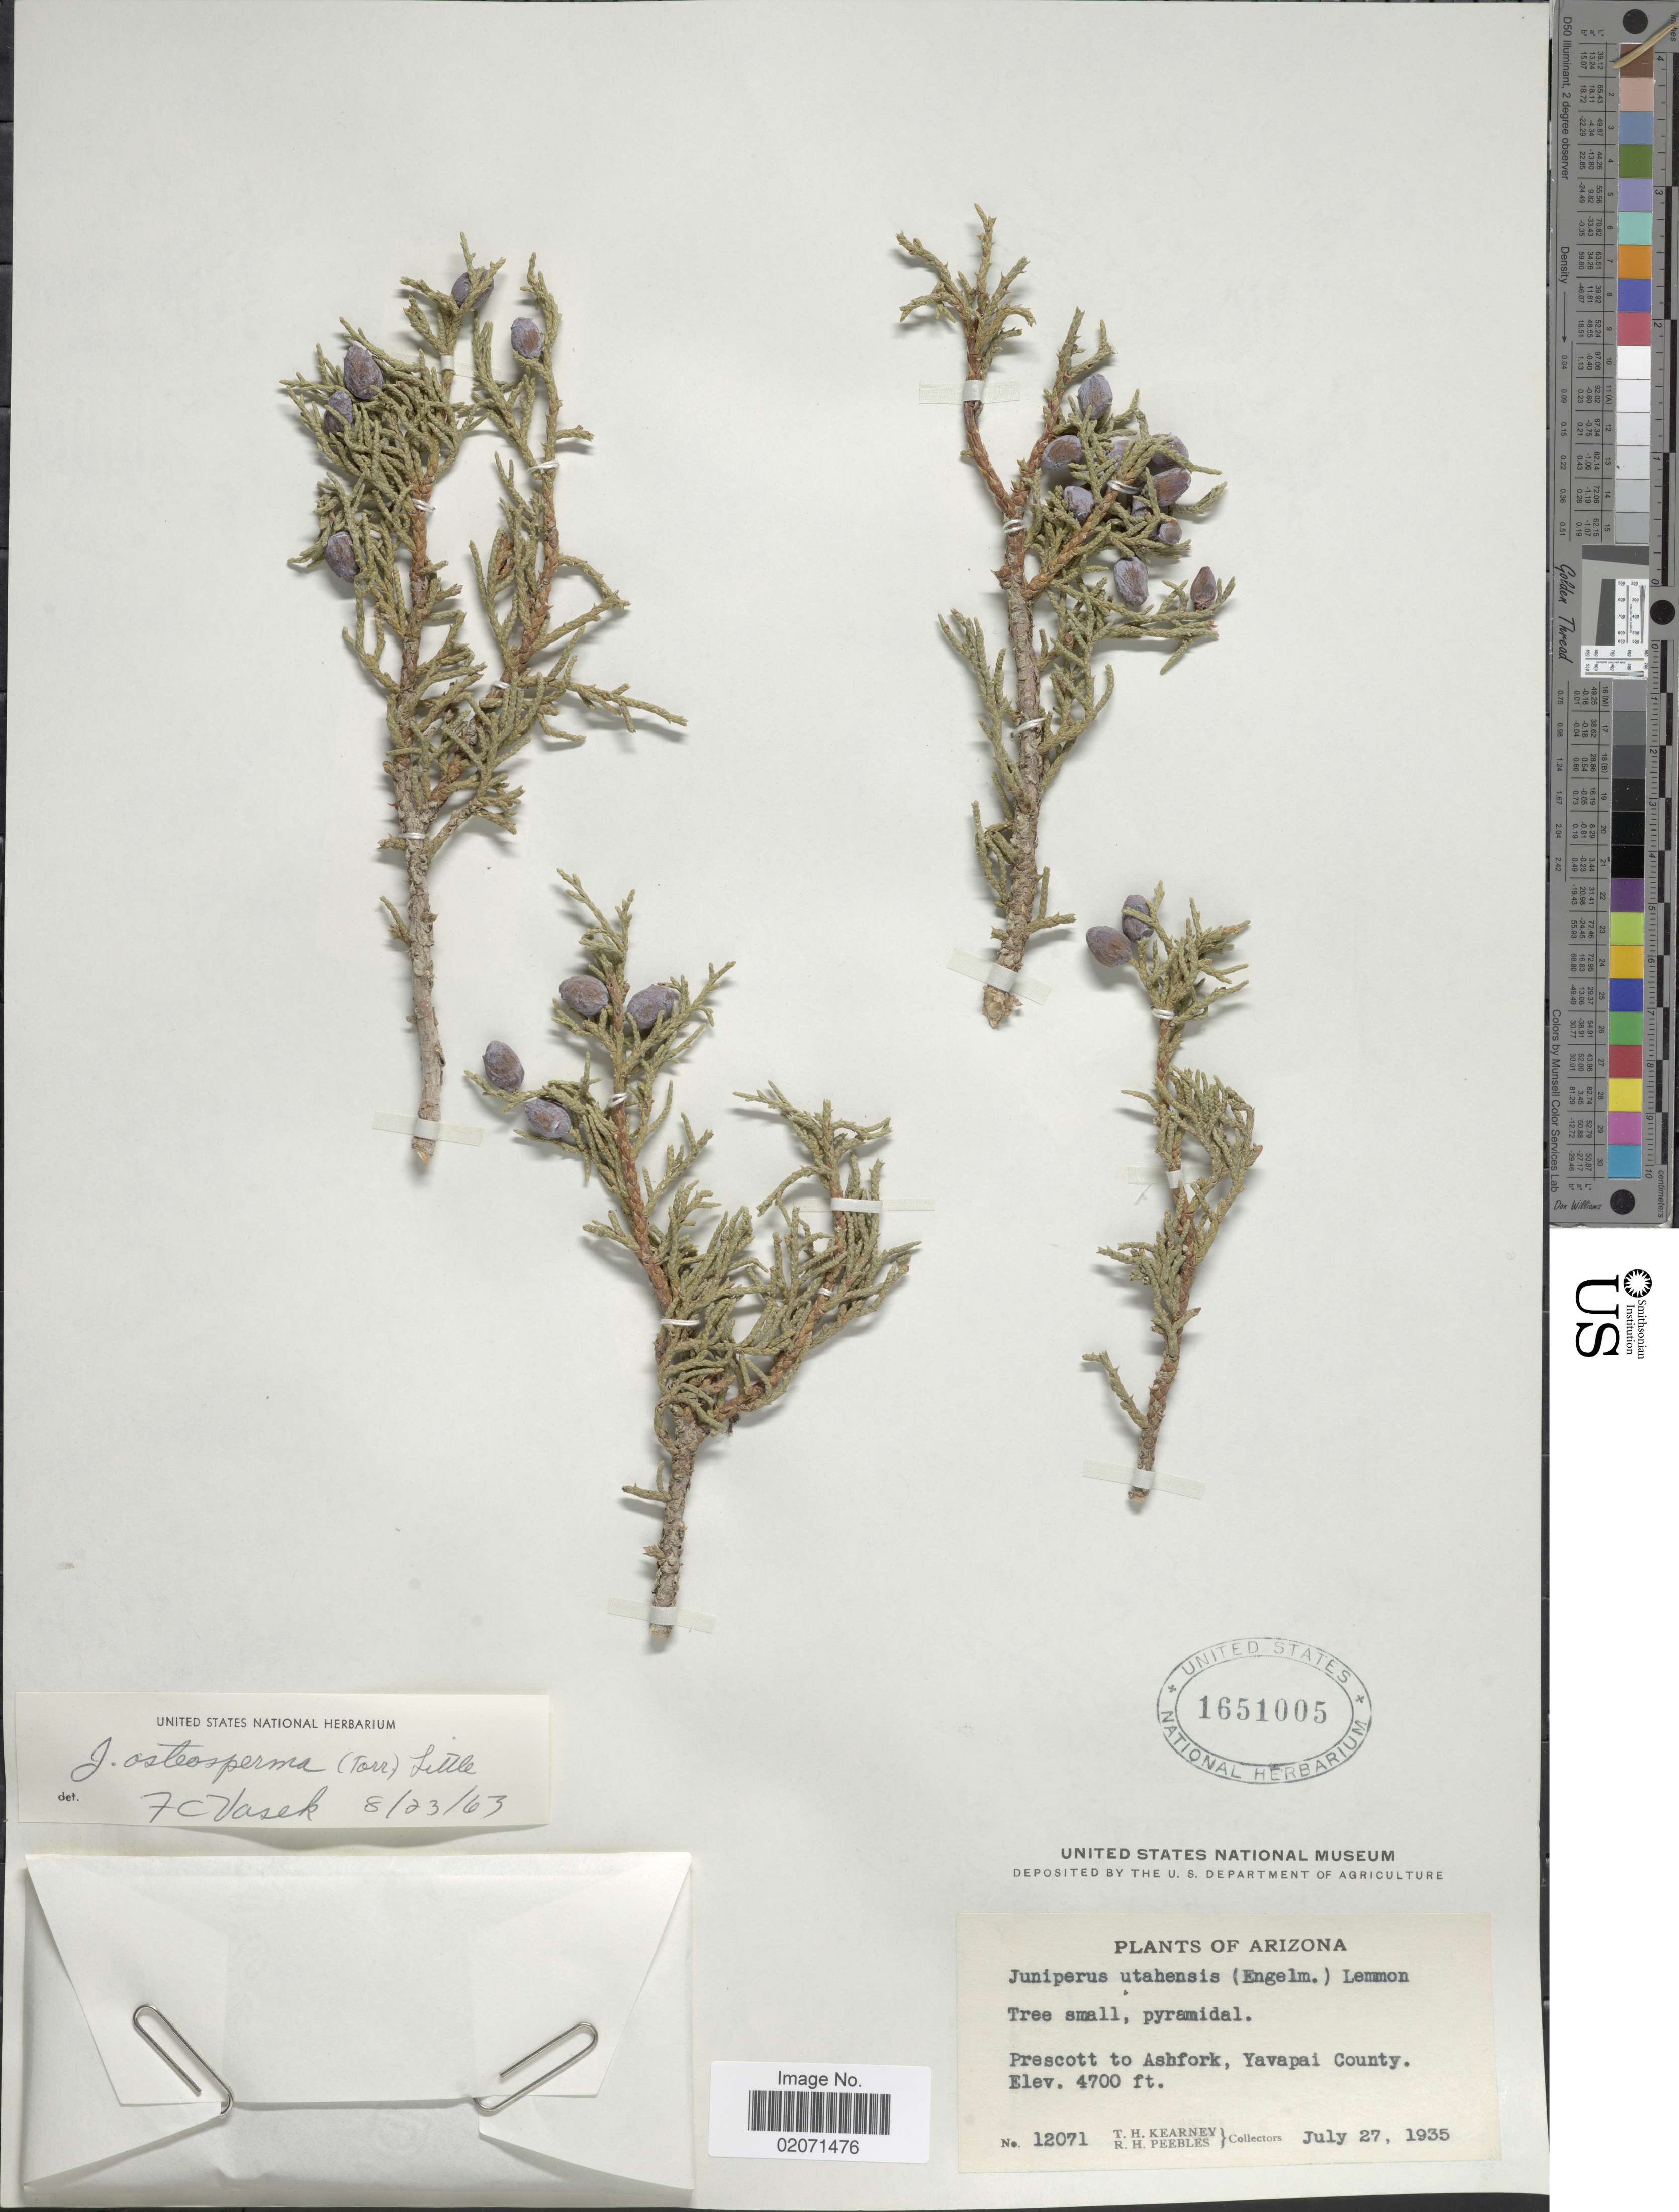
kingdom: Plantae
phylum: Tracheophyta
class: Pinopsida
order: Pinales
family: Cupressaceae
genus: Juniperus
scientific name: Juniperus osteosperma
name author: (Torr.) Little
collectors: T. H. Kearney & R. H. Peebles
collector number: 12071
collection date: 1935-07-27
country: United States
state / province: Arizona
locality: Prescott to Ashfork, Yavapai County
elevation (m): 1433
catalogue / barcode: US 1651005